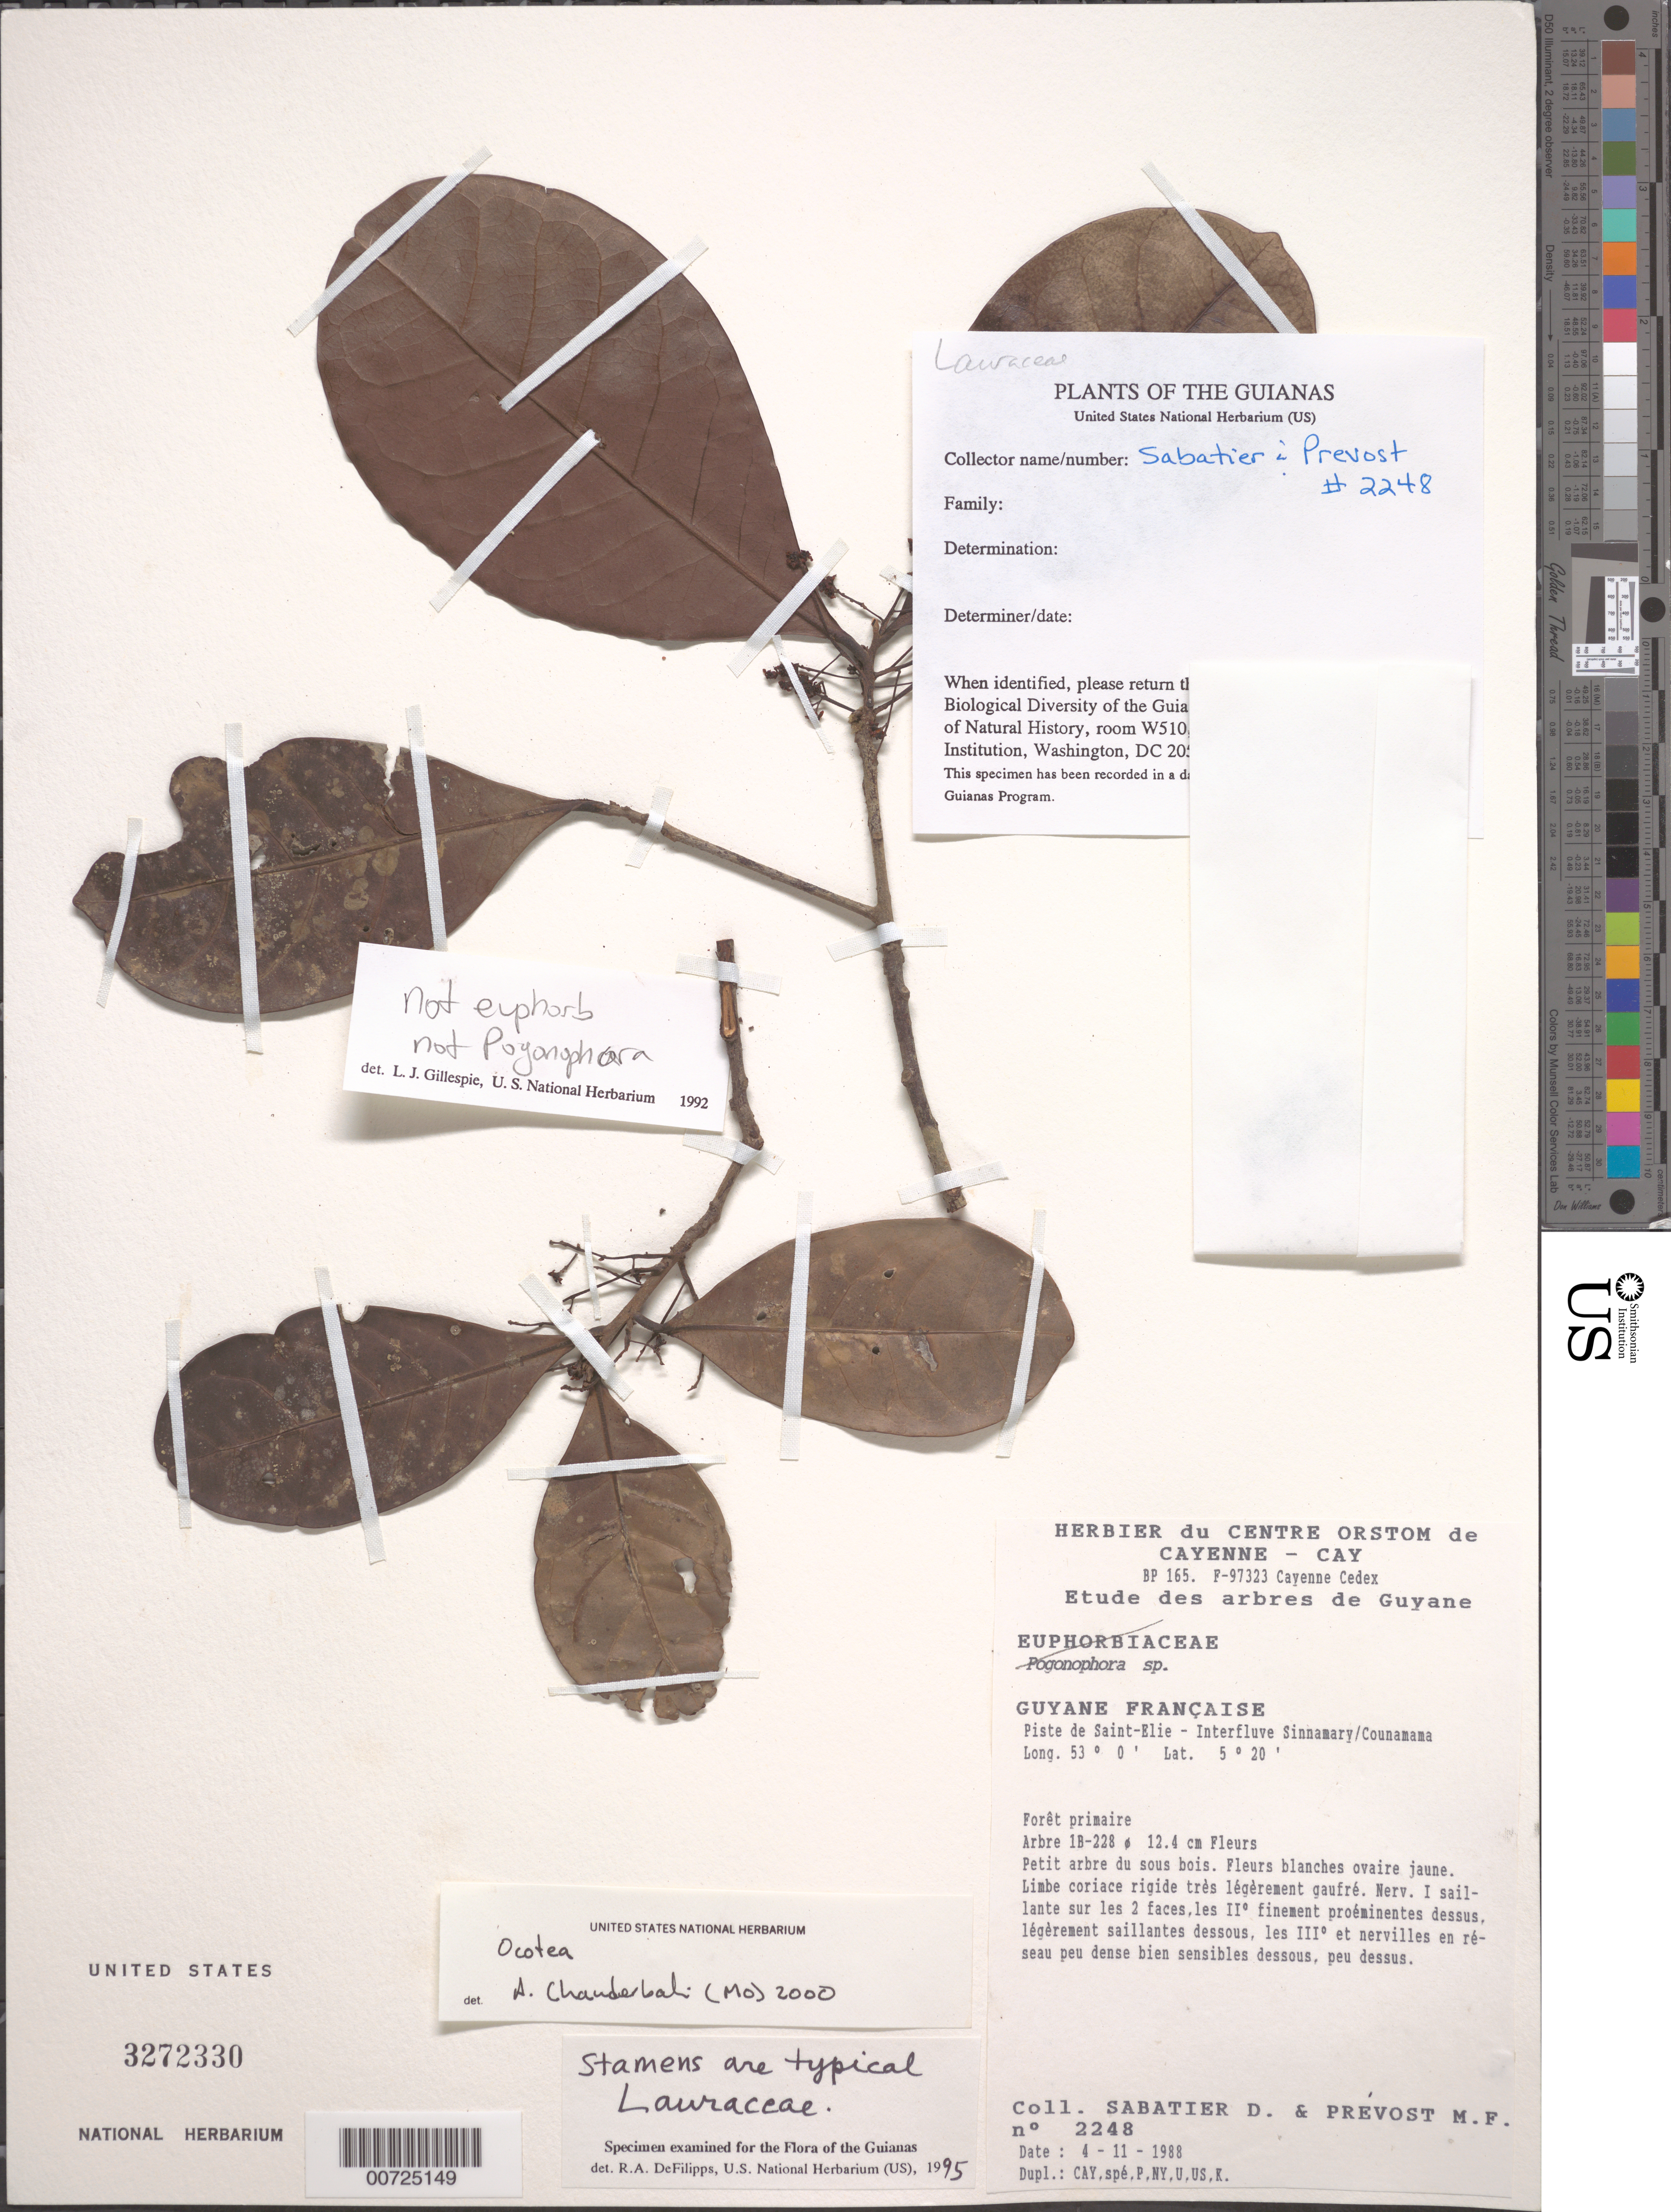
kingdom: Plantae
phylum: Tracheophyta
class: Magnoliopsida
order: Laurales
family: Lauraceae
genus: Ocotea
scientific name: Ocotea sp.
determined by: Chanderbali, Andre Shashi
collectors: D. Sabatier & M.-F. Prévost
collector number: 2248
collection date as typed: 4-Nov-88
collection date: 1988-11-04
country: French Guiana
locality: Piste de Saint-Élie, interfleuve Sinnamary-Counamama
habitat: Primary forest; understory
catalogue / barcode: US 3272330